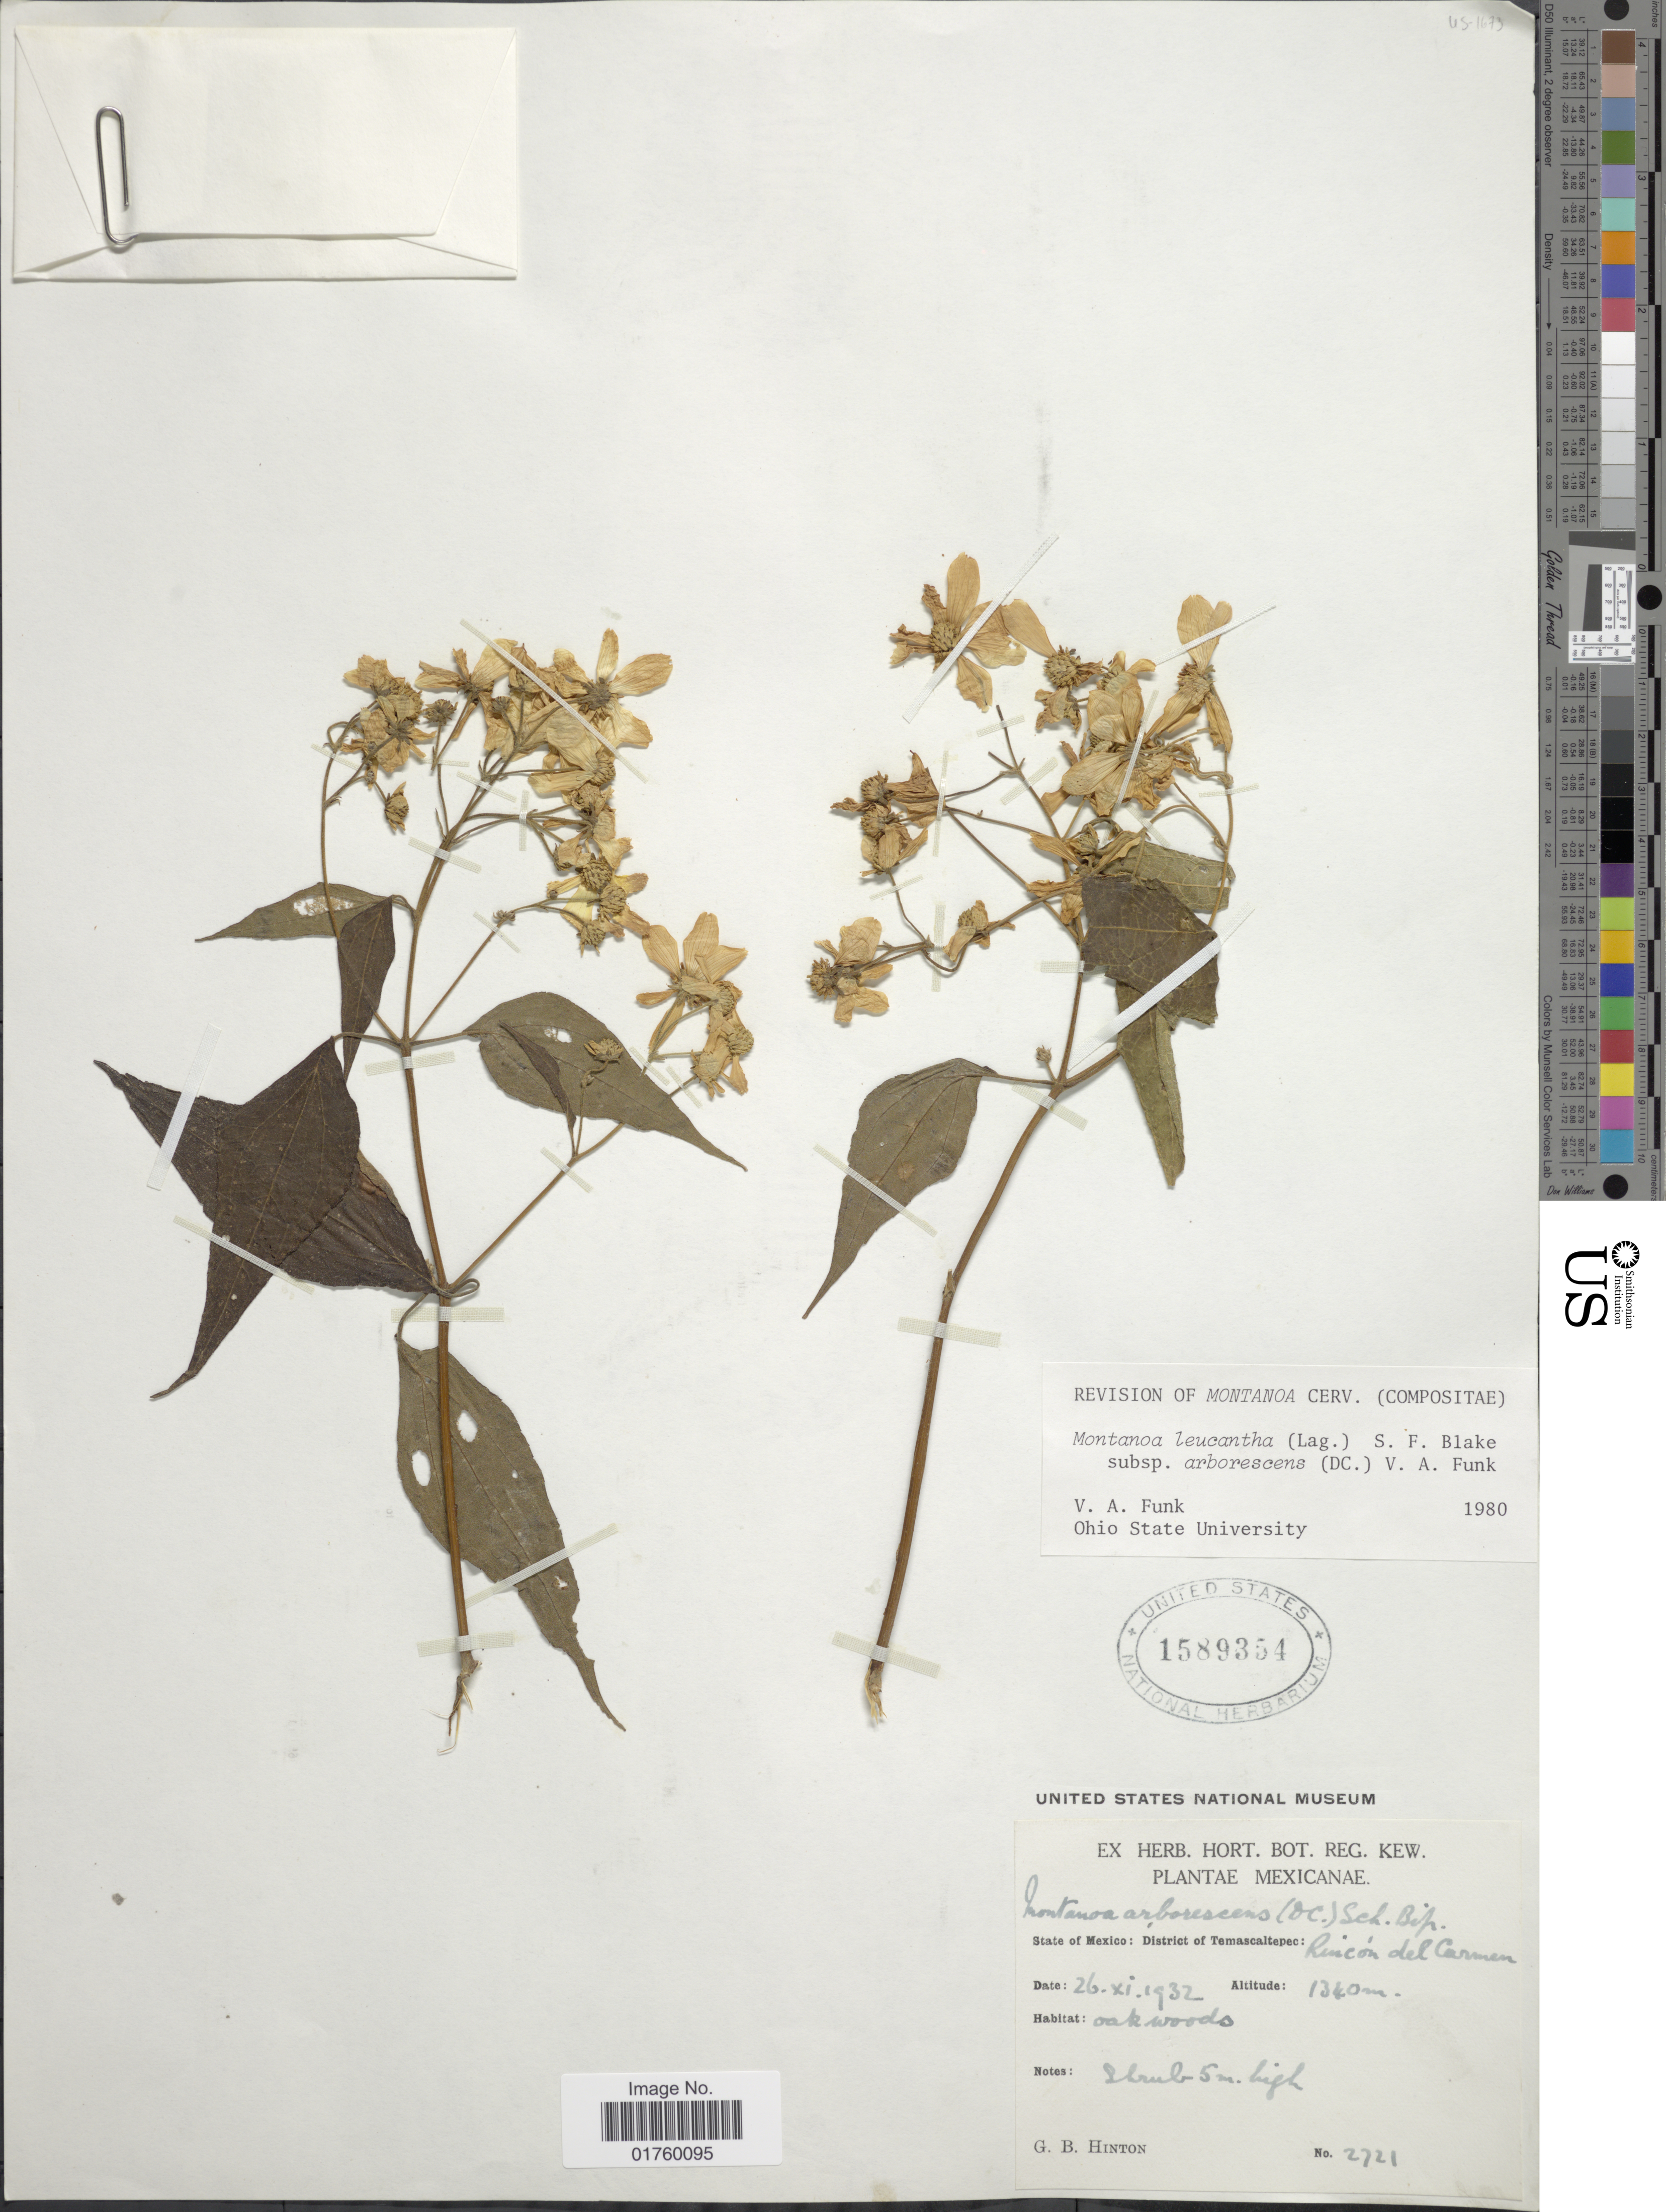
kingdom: Plantae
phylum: Tracheophyta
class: Magnoliopsida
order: Asterales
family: Asteraceae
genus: Montanoa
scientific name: Montanoa leucantha subsp. arborescens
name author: (DC.) V.A. Funk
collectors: G. B. Hinton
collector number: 2721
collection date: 1932-11-26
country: Mexico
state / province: México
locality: District of Temascaltepec: Rincon del Carmen.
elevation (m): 1340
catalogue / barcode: US 1589354